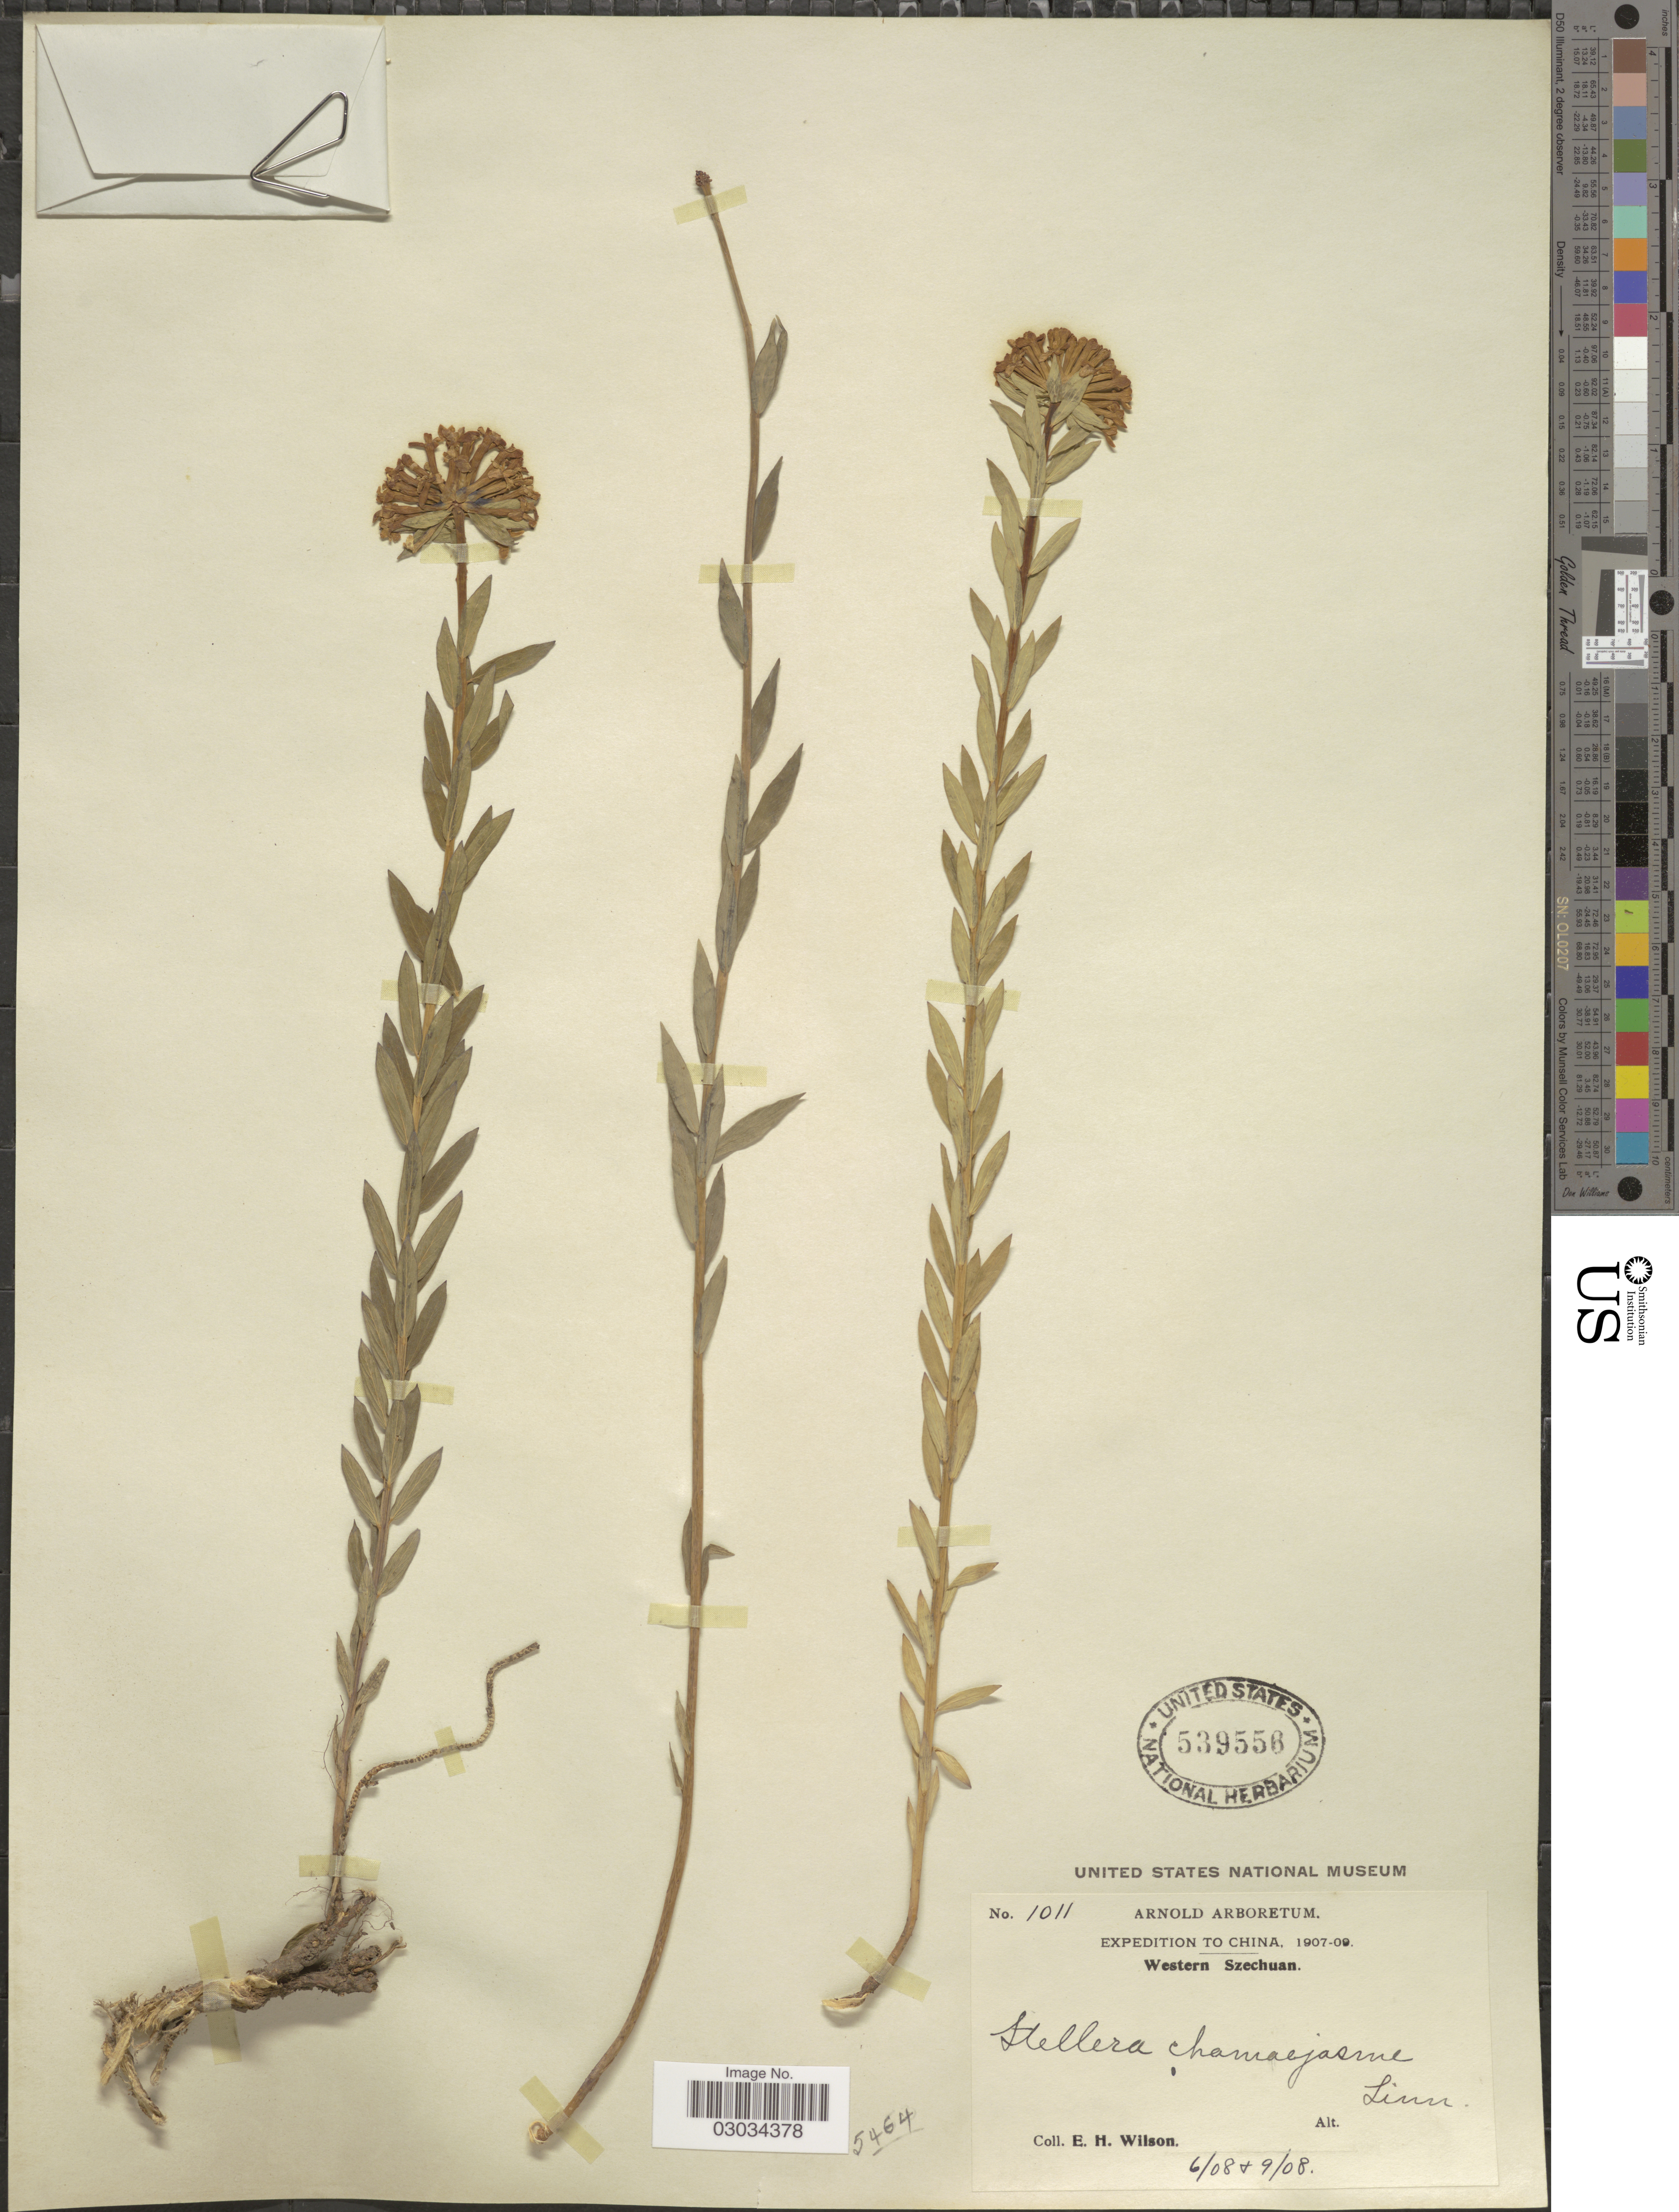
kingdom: Plantae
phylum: Tracheophyta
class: Magnoliopsida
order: Malvales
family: Thymelaeaceae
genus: Stellera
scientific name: Stellera chamaejasme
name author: L.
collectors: E. Wilson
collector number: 1011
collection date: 1908-06/1908-09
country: China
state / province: Sichuan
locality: Western Szechuan.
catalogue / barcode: US 539558